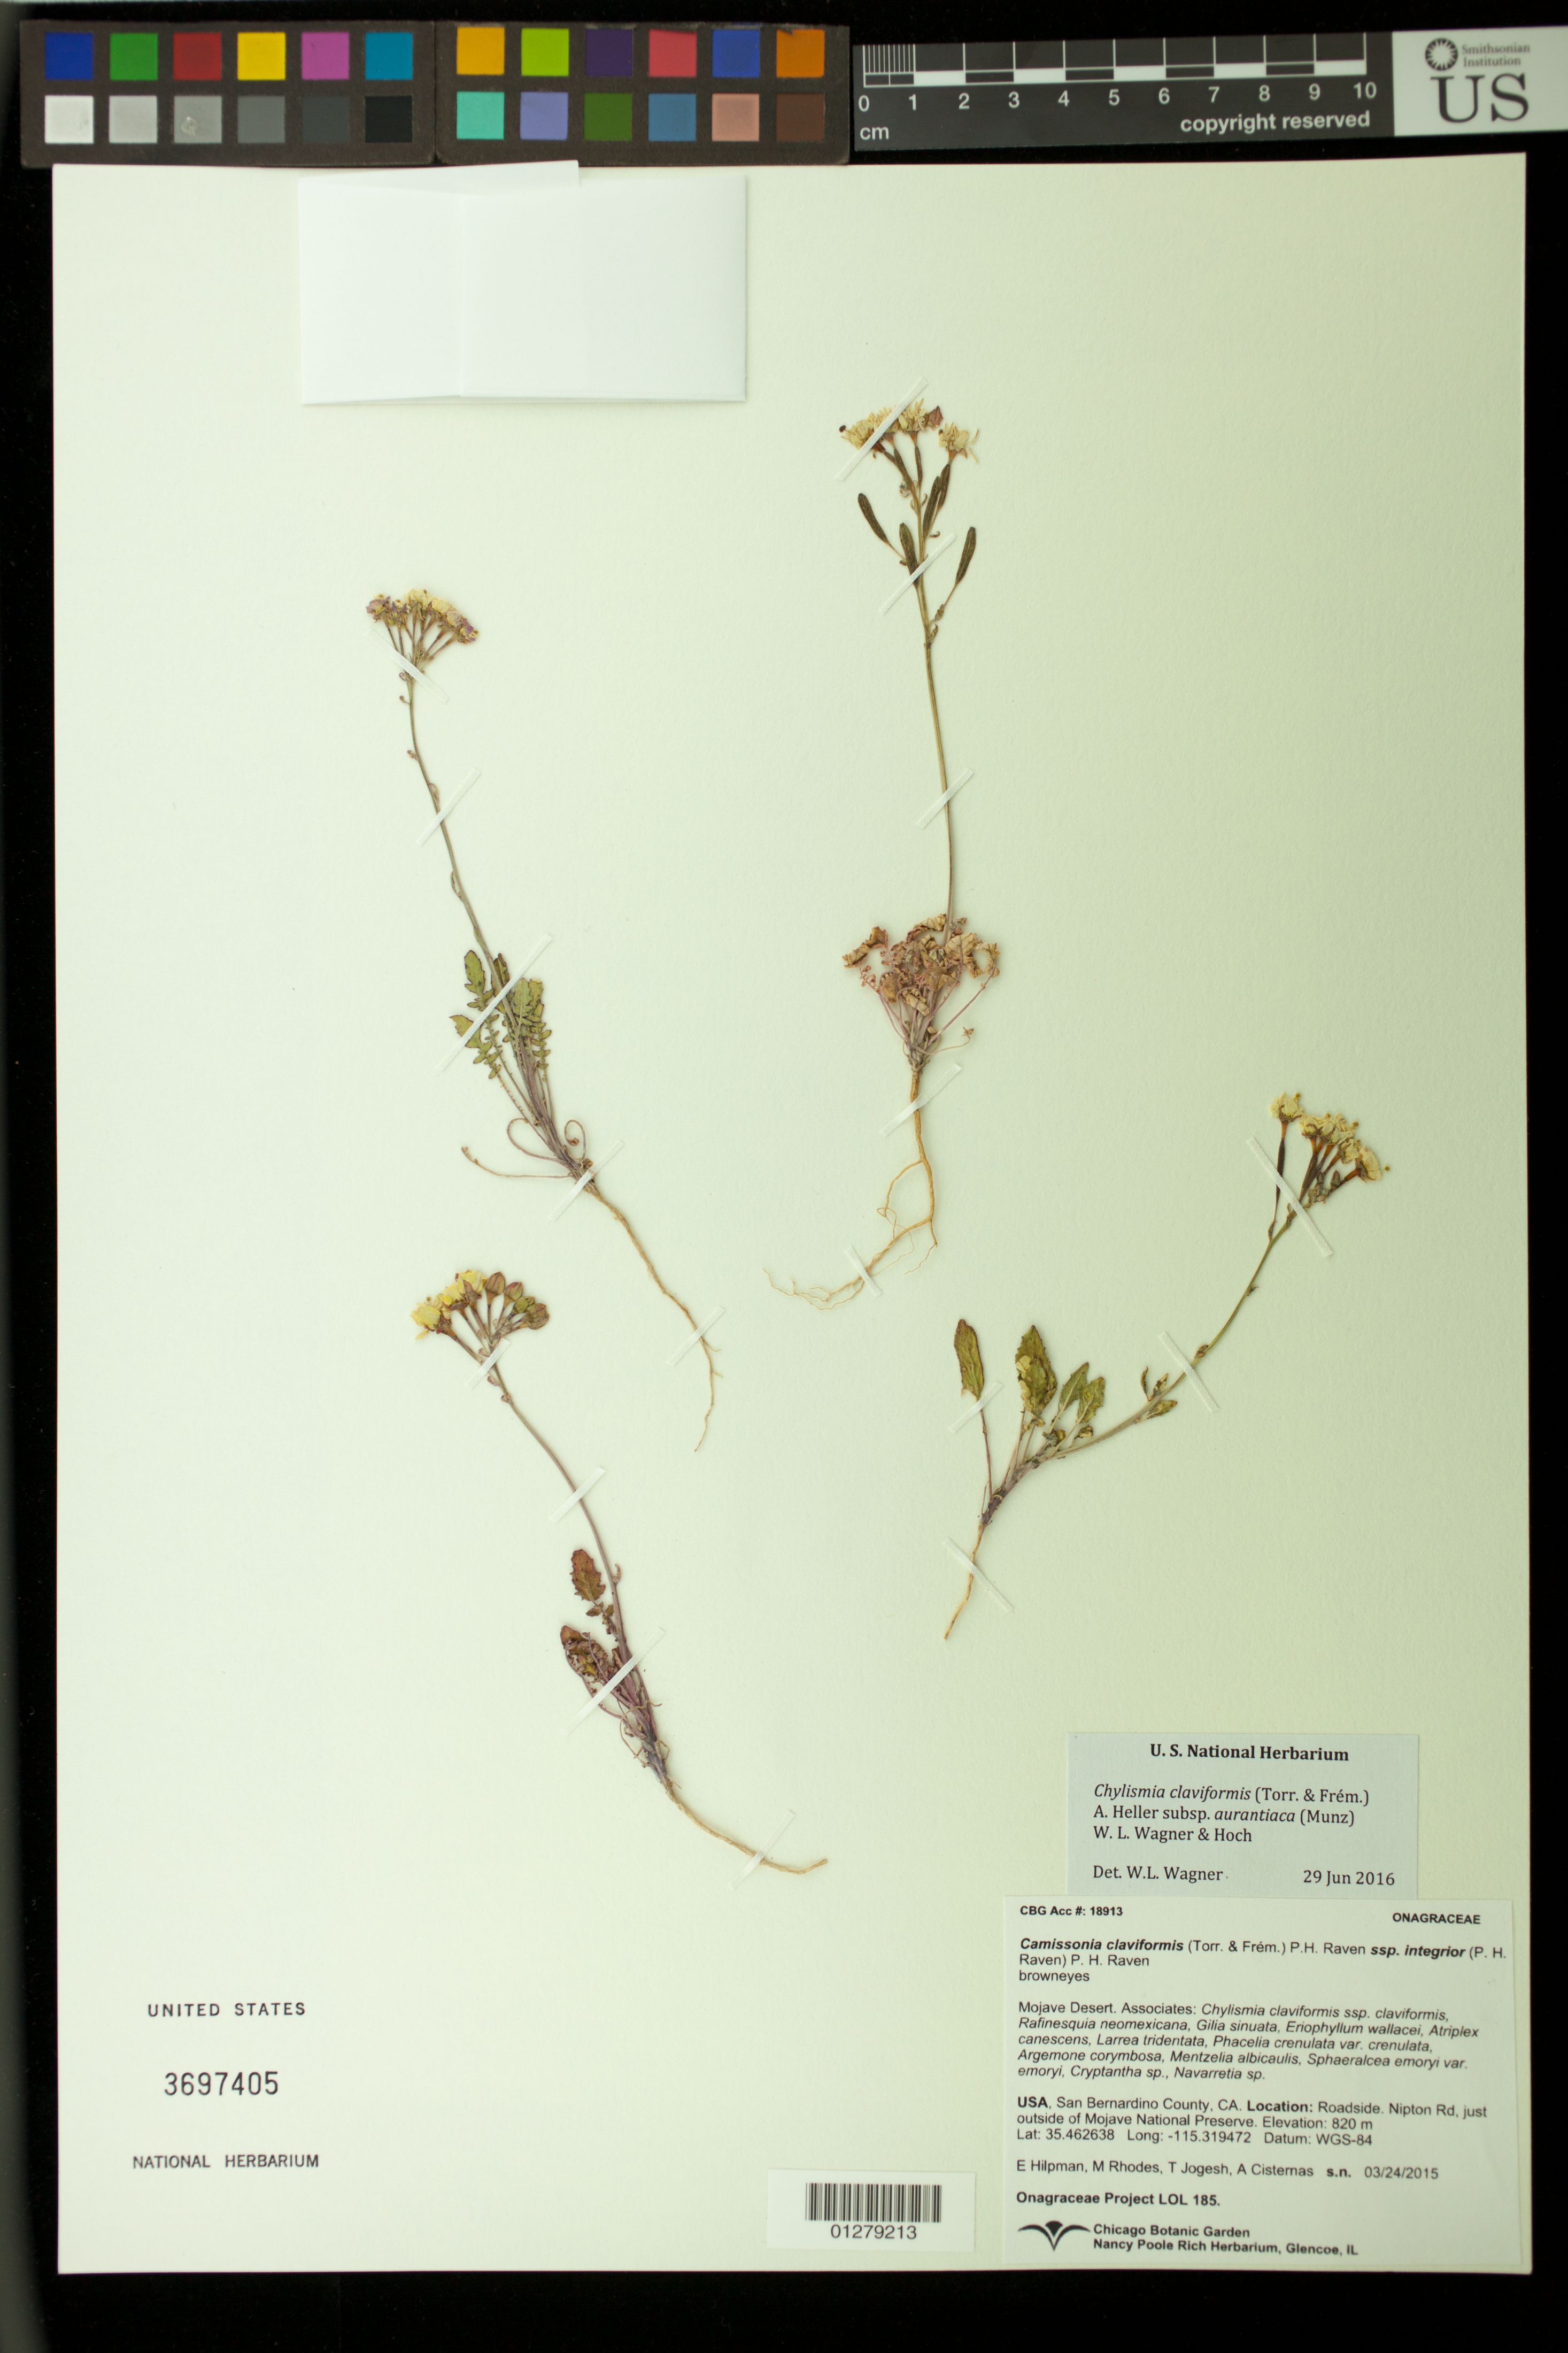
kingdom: Plantae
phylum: Tracheophyta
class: Magnoliopsida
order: Myrtales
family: Onagraceae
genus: Chylismia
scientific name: Chylismia claviformis subsp. aurantiaca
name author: (Munz) W.L. Wagner & Hoch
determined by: Wagner, W. L., (BOT), Smithsonian Institution - National Museum of Natural History (UNITED STATES)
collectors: E. Hilpman, A. Cisternas, M. Rhodes & T. Jojesh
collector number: LOL 185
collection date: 2015-03-24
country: United States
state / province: California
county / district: San Bernardino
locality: Mojave National Preserve. South on I-15 from Las Vegas, exit on Nipton Rd. Along Nipton Rd on both sides of road.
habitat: Mojave Desert. Roadside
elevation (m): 820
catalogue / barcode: US 3697405